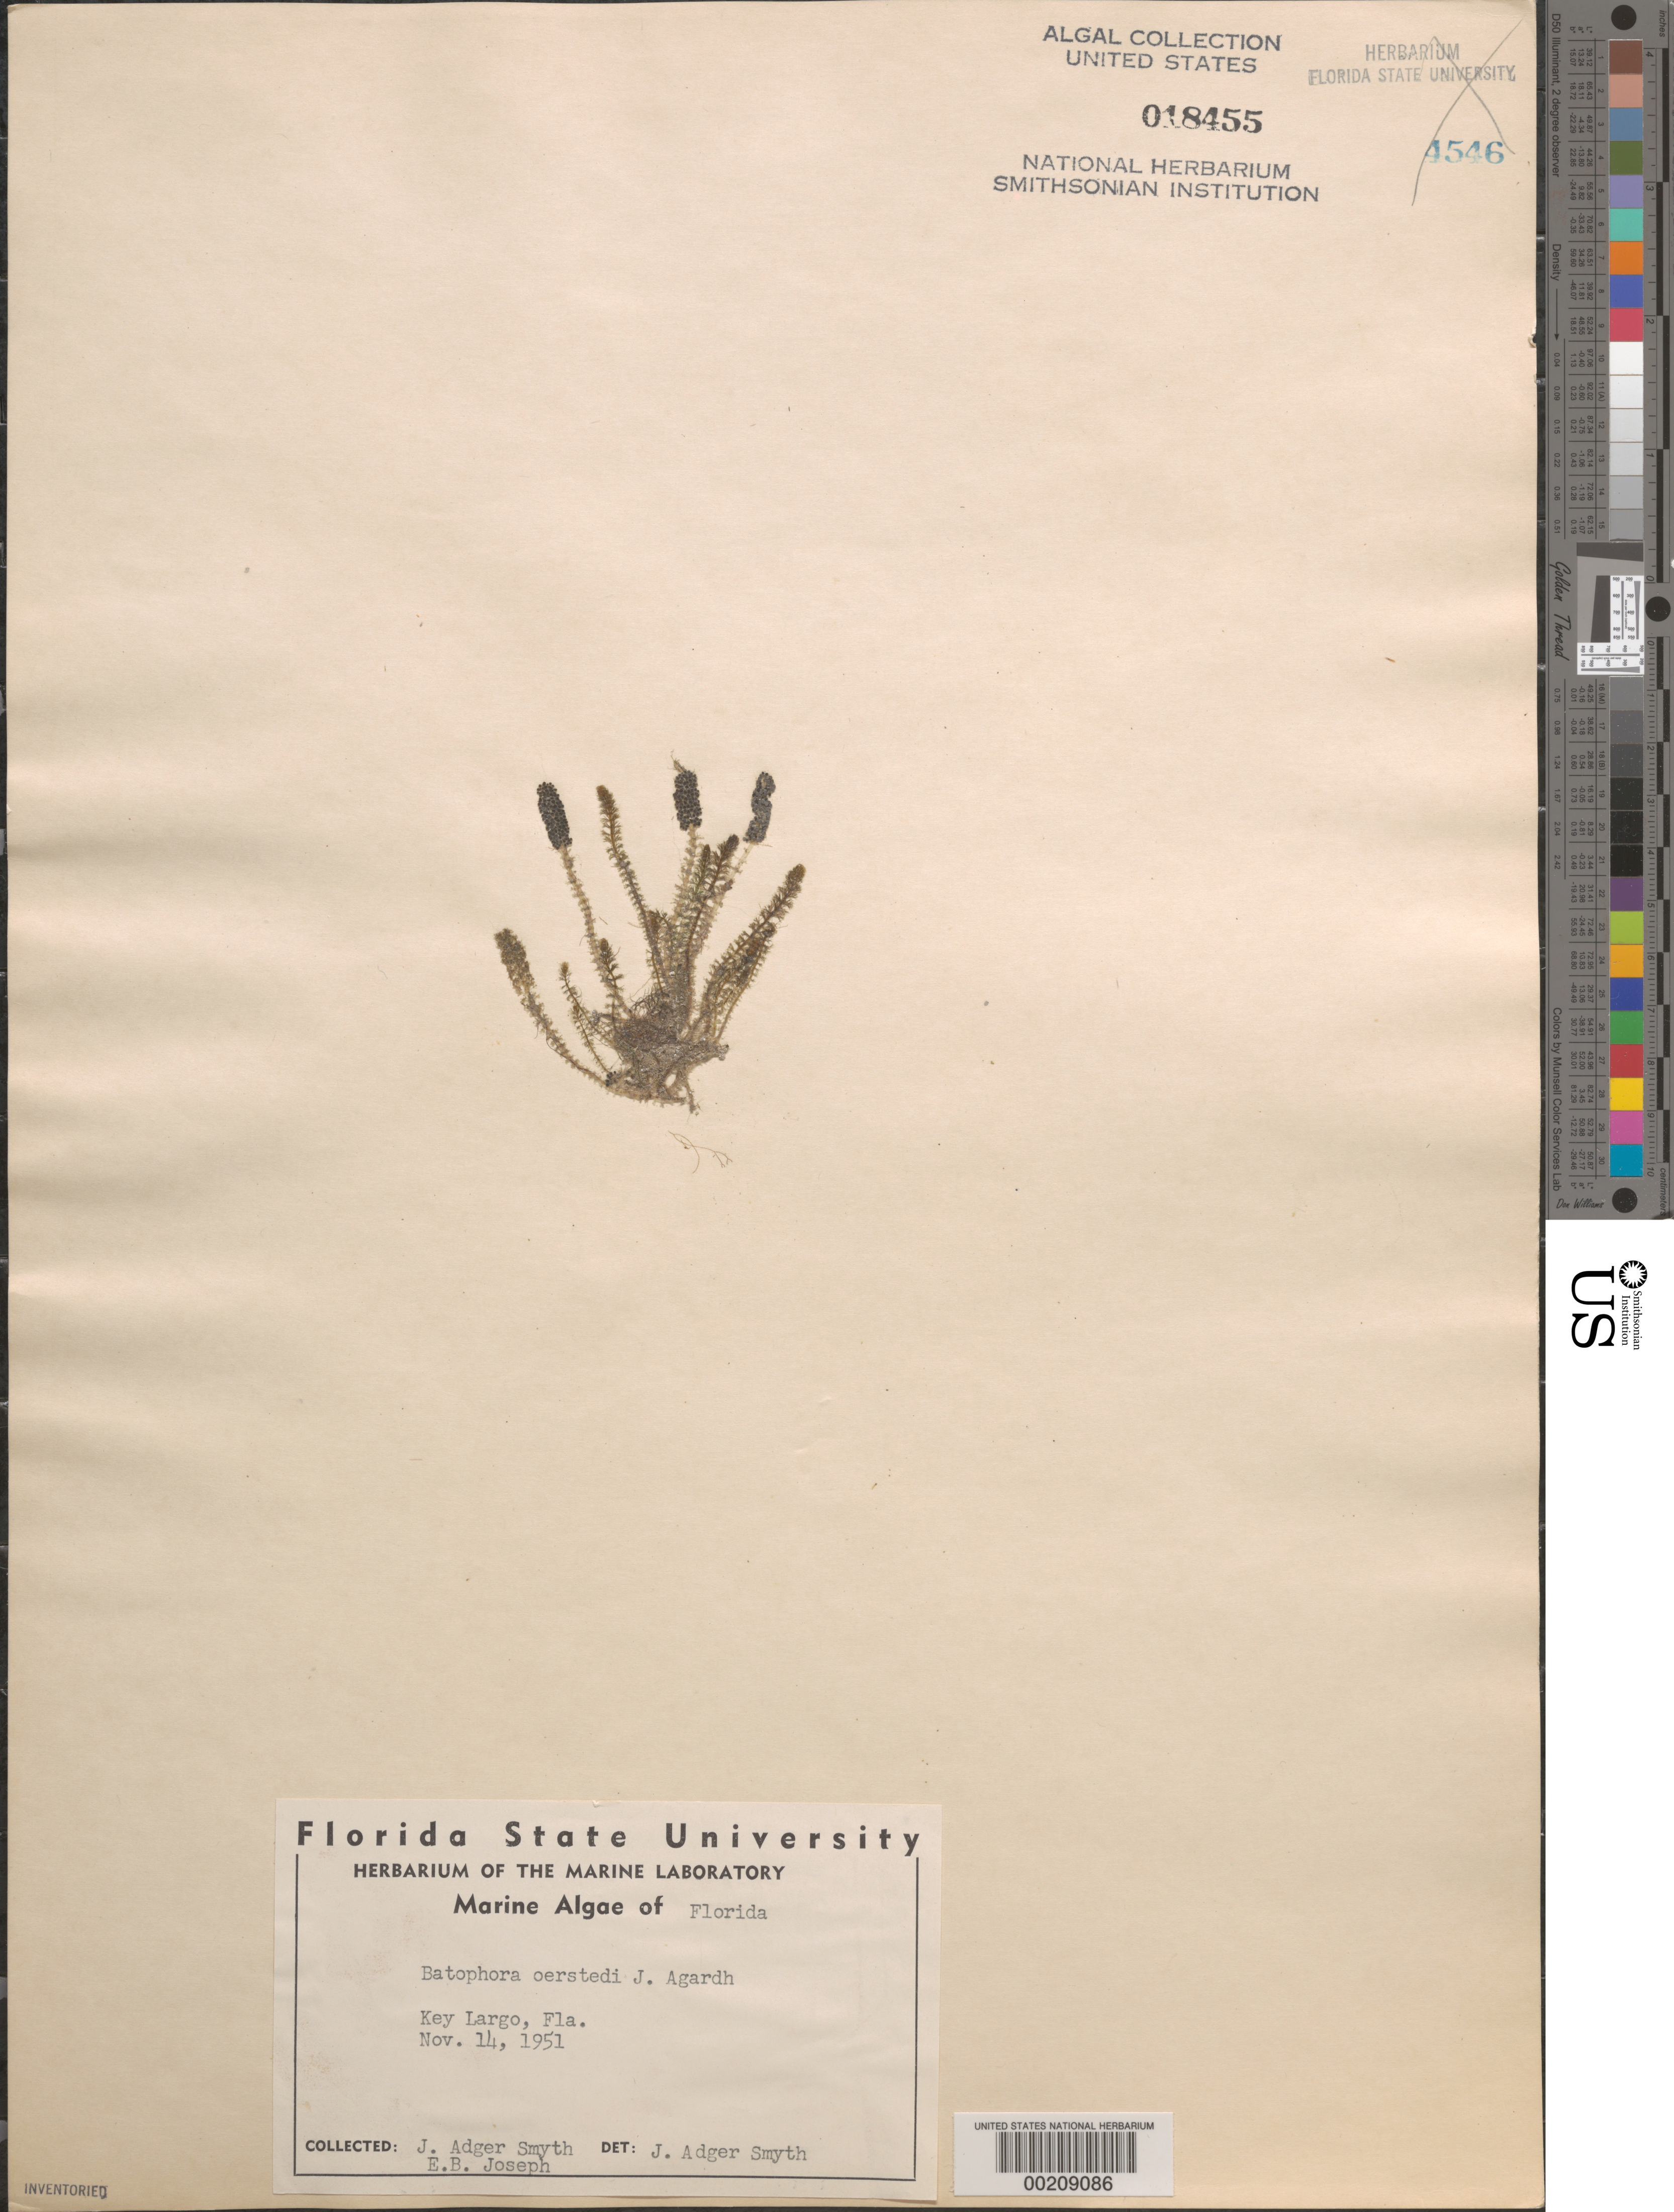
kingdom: Plantae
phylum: Chlorophyta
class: Ulvophyceae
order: Dasycladales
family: Dasycladaceae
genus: Batophora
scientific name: Batophora oerstedii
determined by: Smyth, J. A.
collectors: J. Smyth & E. Joseph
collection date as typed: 14 Nov 1951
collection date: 1951-11-14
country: United States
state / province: Florida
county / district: Monroe County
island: Key Largo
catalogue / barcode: US 18455